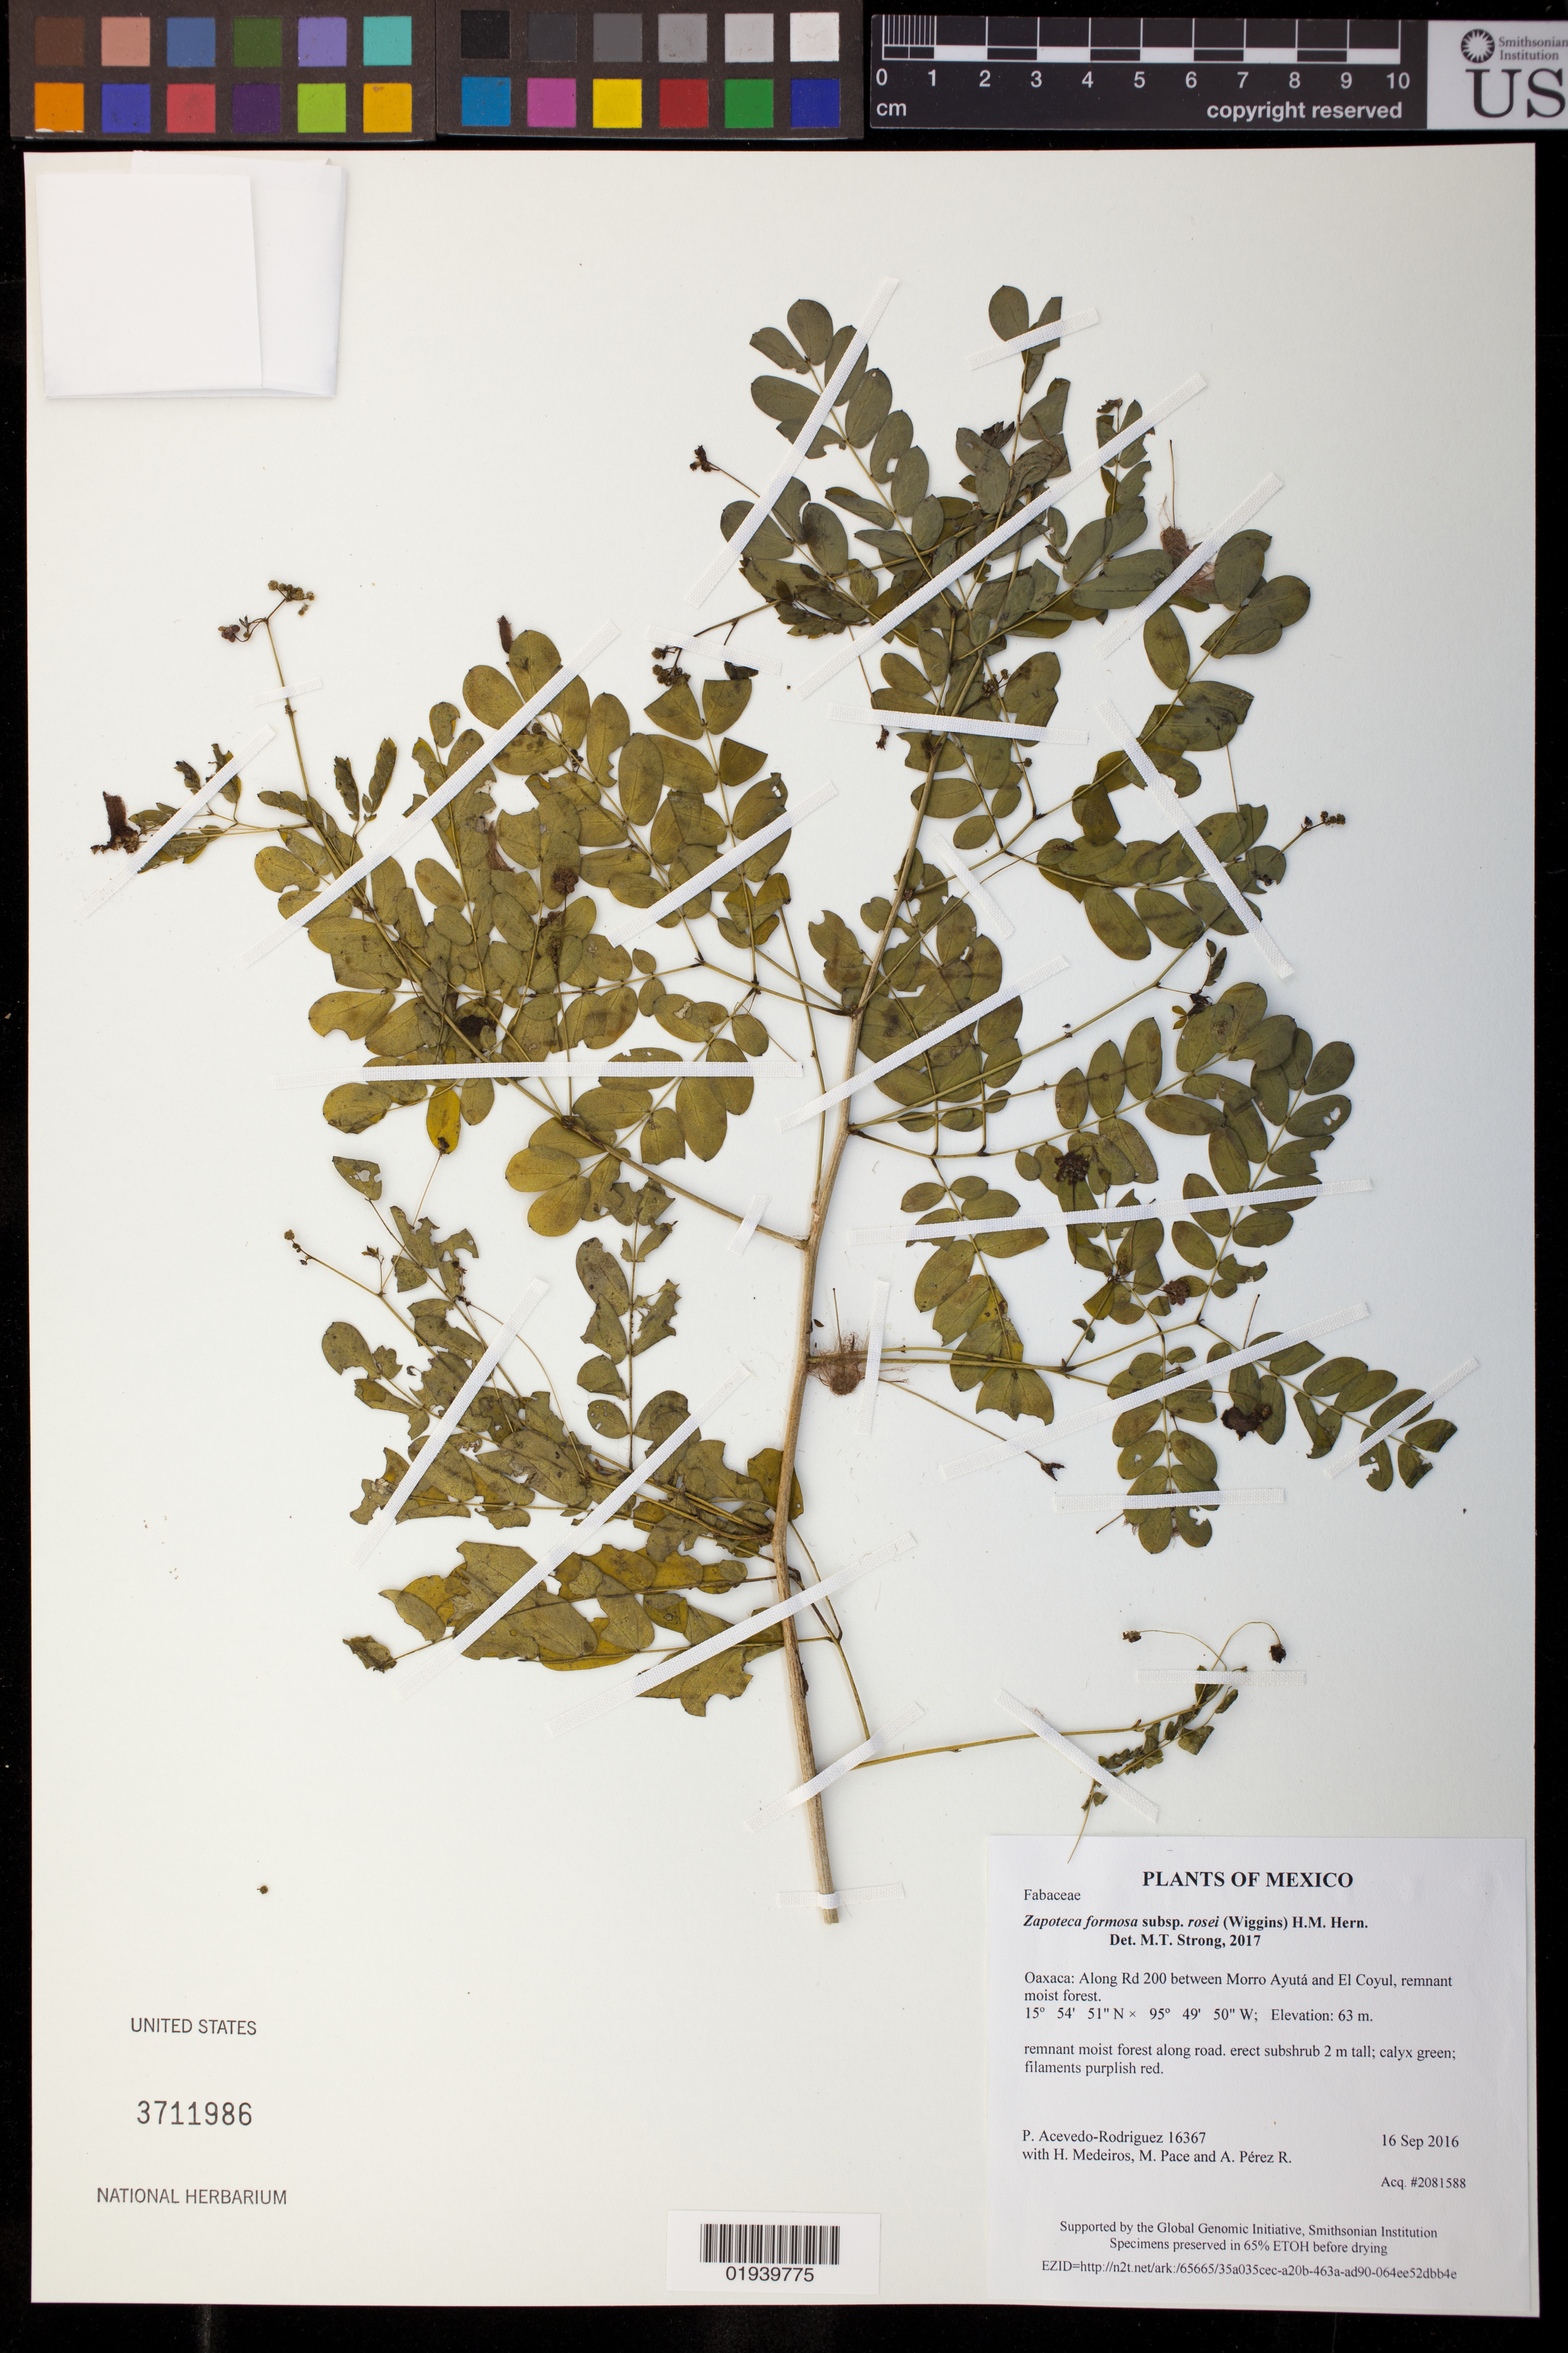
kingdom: Plantae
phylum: Tracheophyta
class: Magnoliopsida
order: Fabales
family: Fabaceae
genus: Zapoteca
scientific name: Zapoteca formosa subsp. rosei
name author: (Wiggins) H.M. Hern.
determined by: Strong, M. T., (US), Smithsonian Institution - National Museum of Natural History (UNITED STATES)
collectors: P. Acevedo-Rodr., H. Medeiros, M. R. Pace & A. Pérez R.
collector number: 16367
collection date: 2016-09-16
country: Mexico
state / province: Oaxaca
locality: Along Rd 200 between Morro Ayutá and El Coyul, remnant moist forest.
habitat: remnant moist forest along road.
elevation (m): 63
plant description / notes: US, NY, K, MO, F, GH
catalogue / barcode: US 3711986